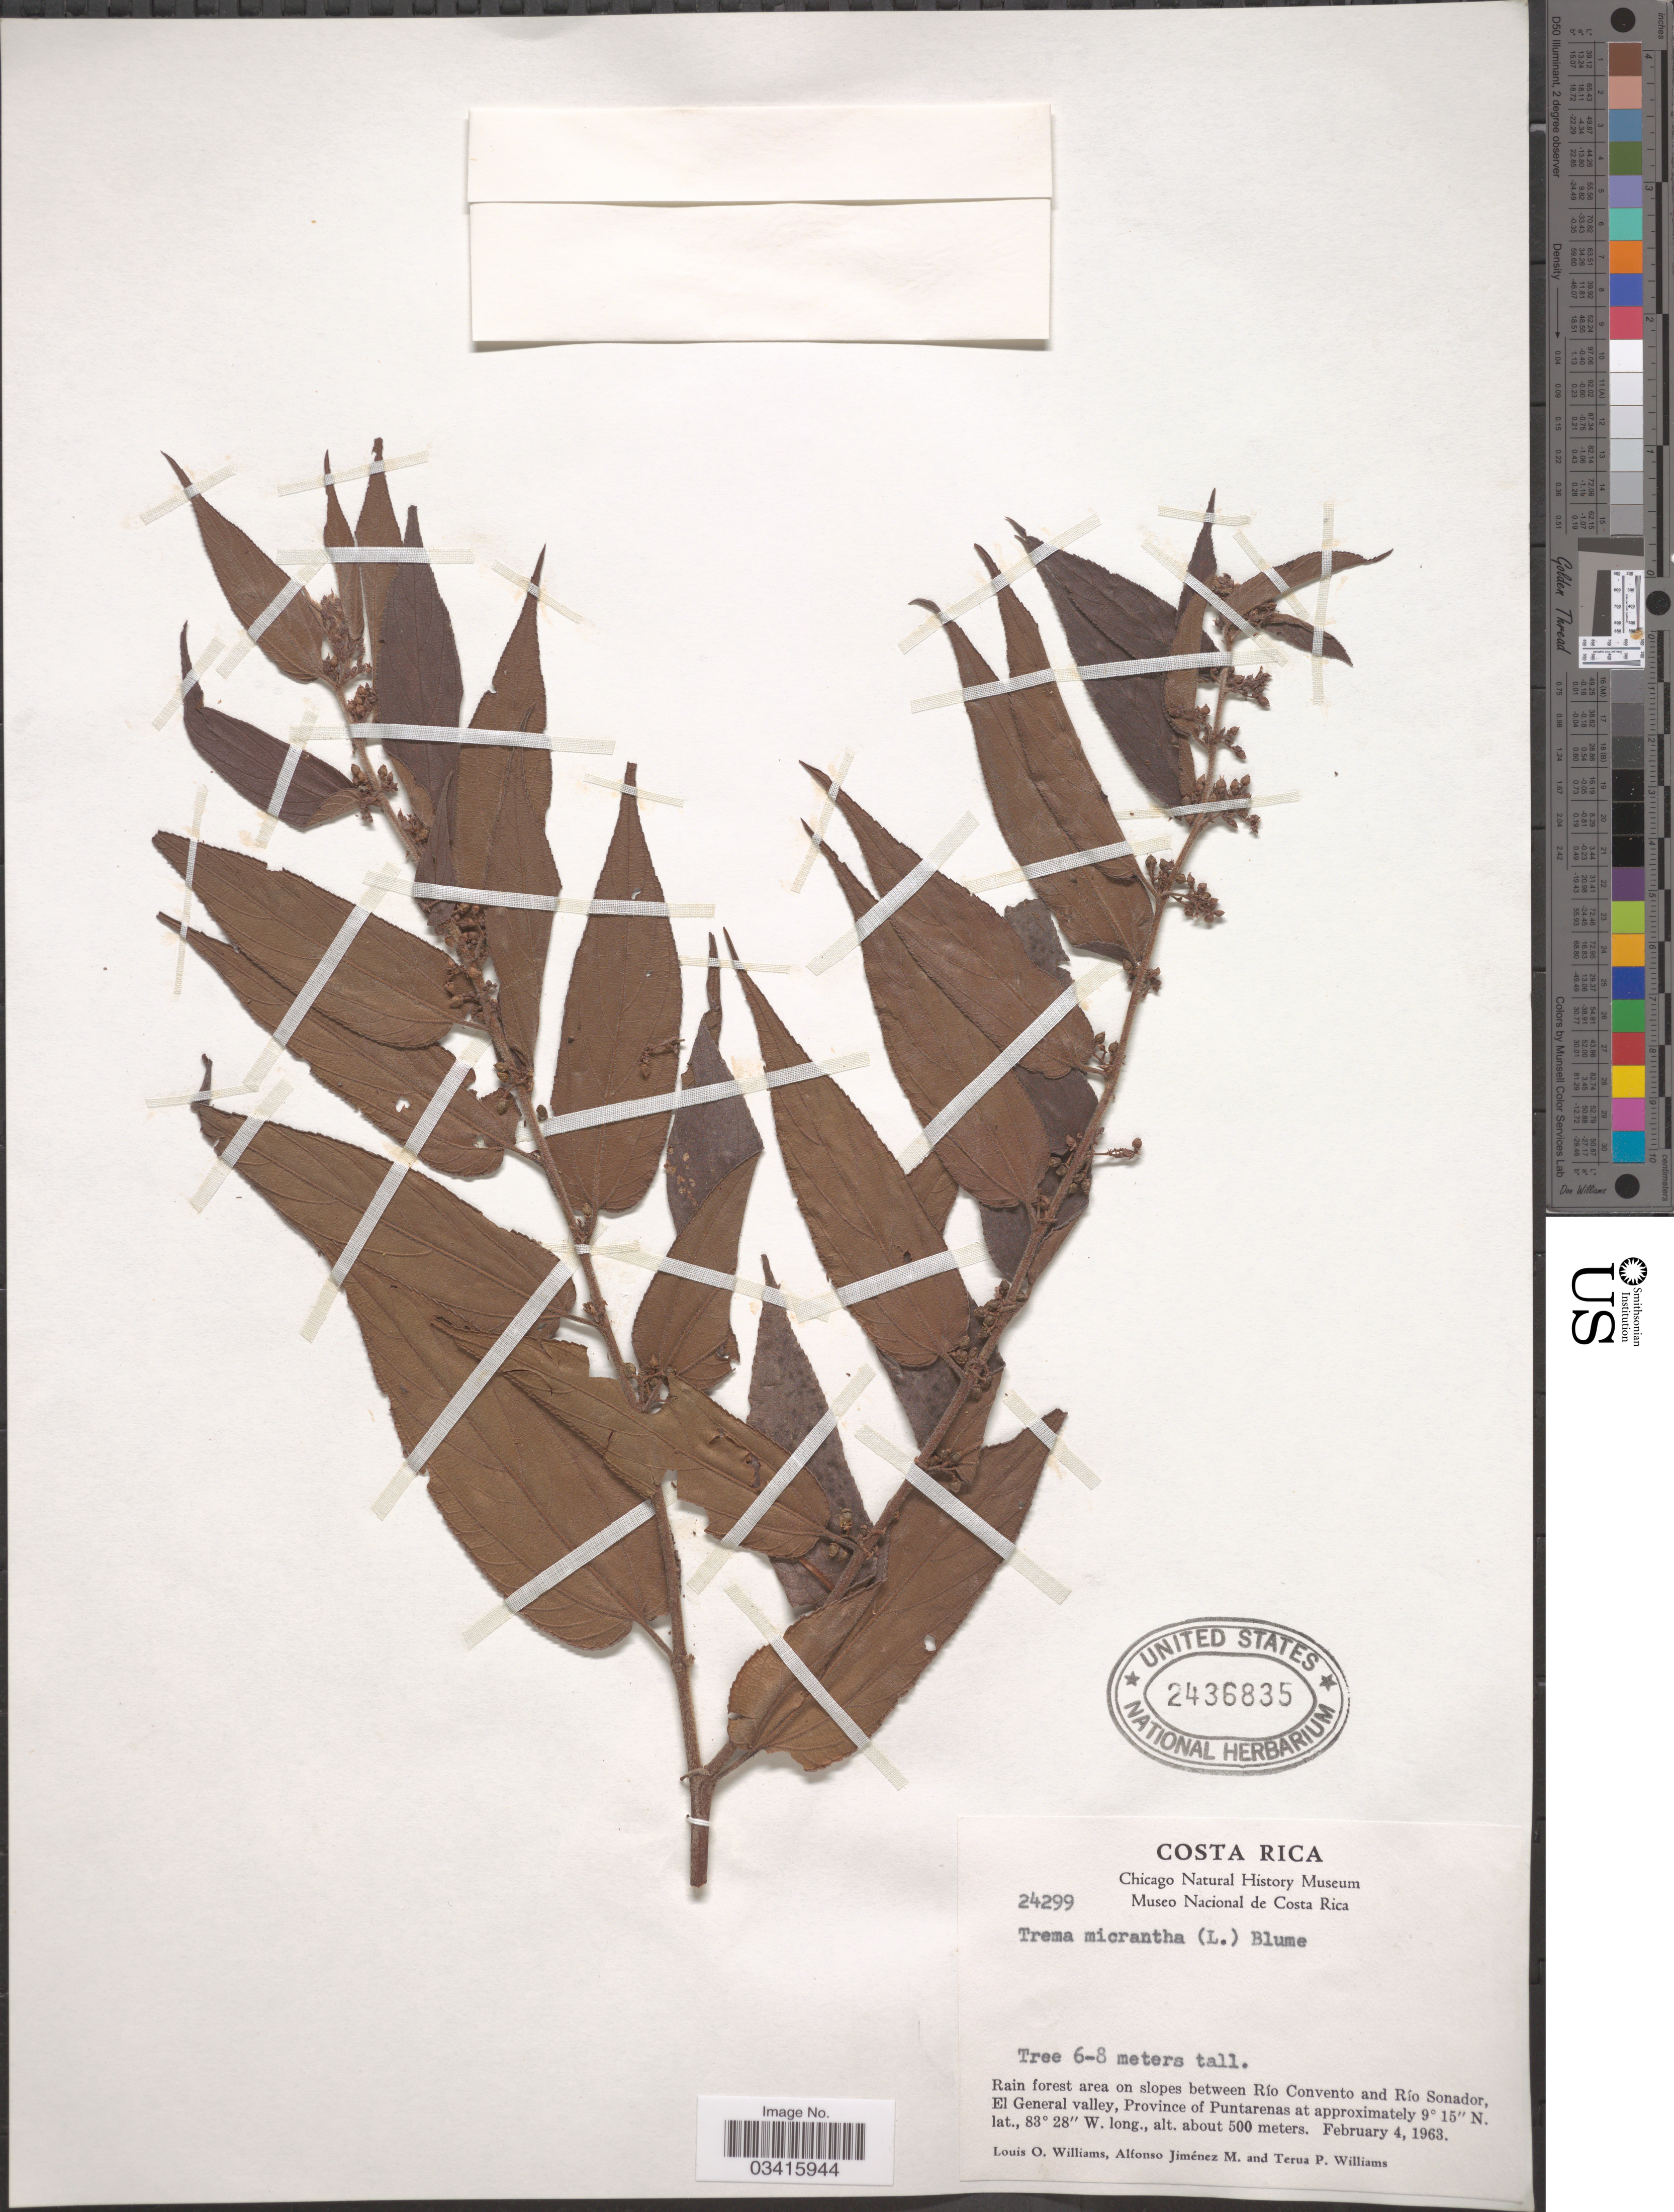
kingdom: Plantae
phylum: Tracheophyta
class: Magnoliopsida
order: Rosales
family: Cannabaceae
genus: Trema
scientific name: Trema micranthum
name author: (L.) Blume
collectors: L. O. Williams & A. Jimenez M.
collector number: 24299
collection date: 1963-02-04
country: Costa Rica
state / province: Puntarenas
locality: Rain forest area on slopes between Río Convento and Río Sonador, El General valley.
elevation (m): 500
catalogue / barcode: US 2436835